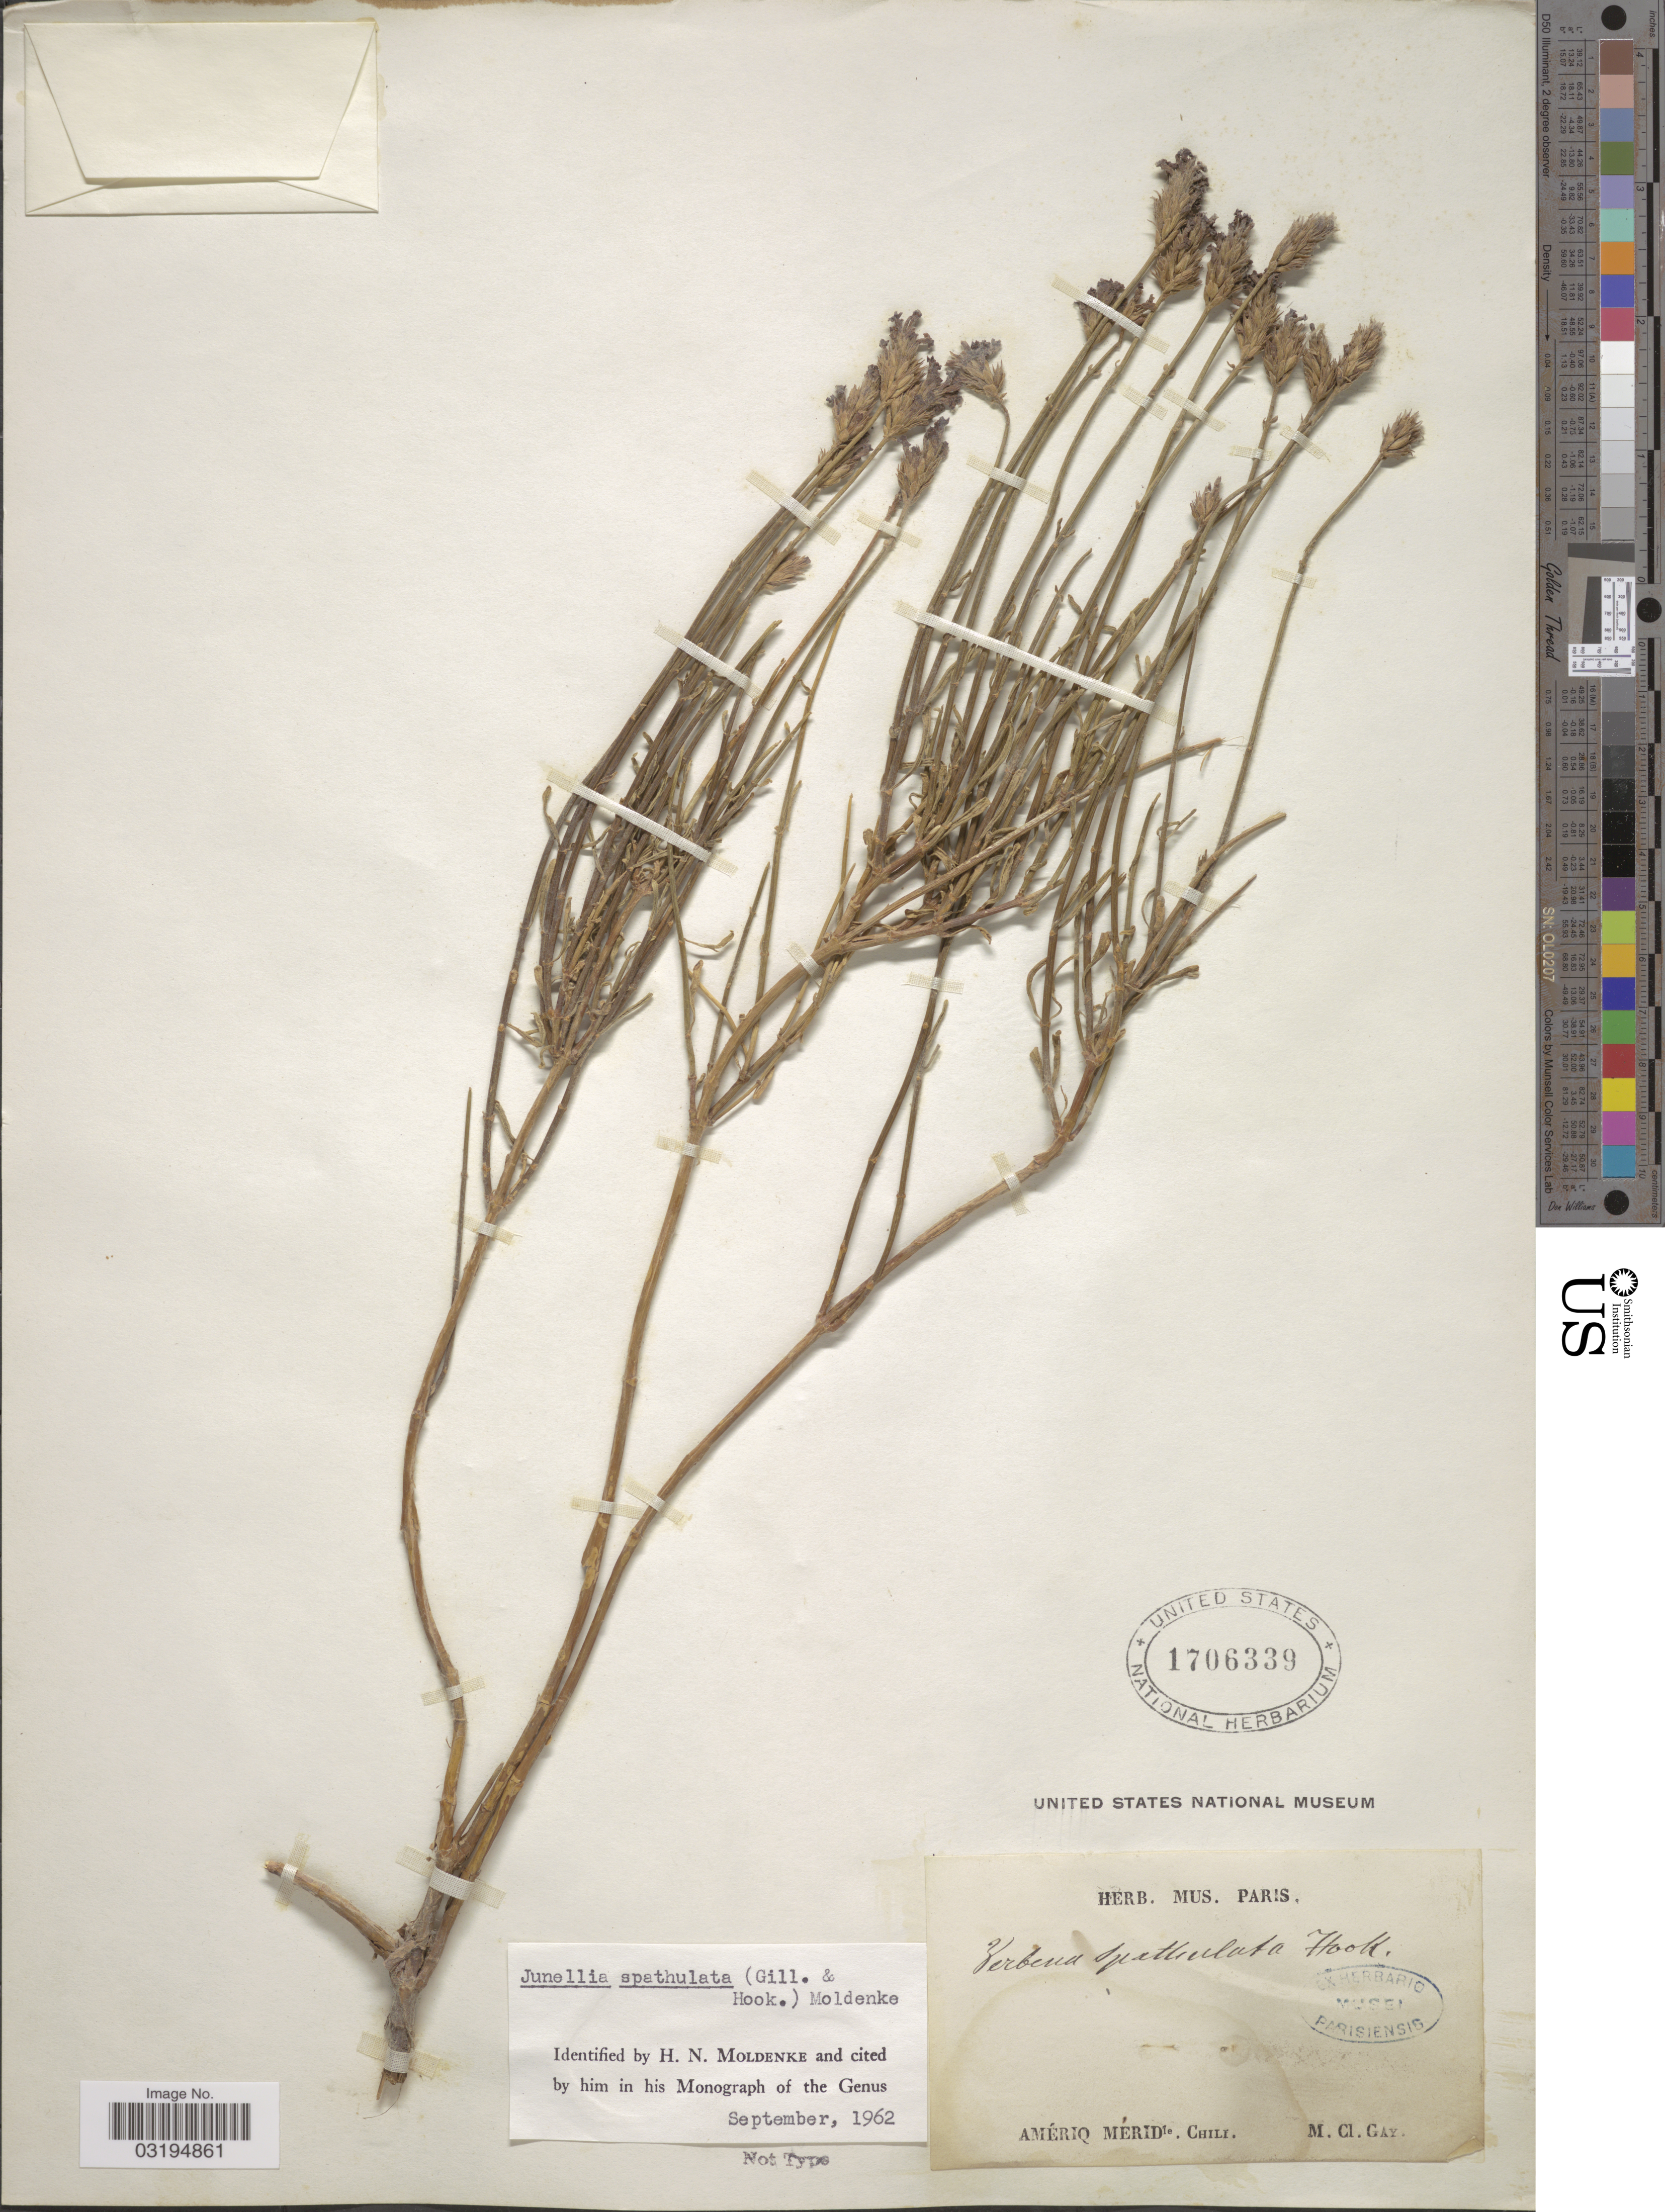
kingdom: Plantae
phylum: Tracheophyta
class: Magnoliopsida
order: Lamiales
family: Verbenaceae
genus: Junellia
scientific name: Junellia spathulata var. spathulata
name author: (Gillies & Hook.) Moldenke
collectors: M. Gay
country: Chile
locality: Amériq Méridle.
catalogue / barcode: US 1706339